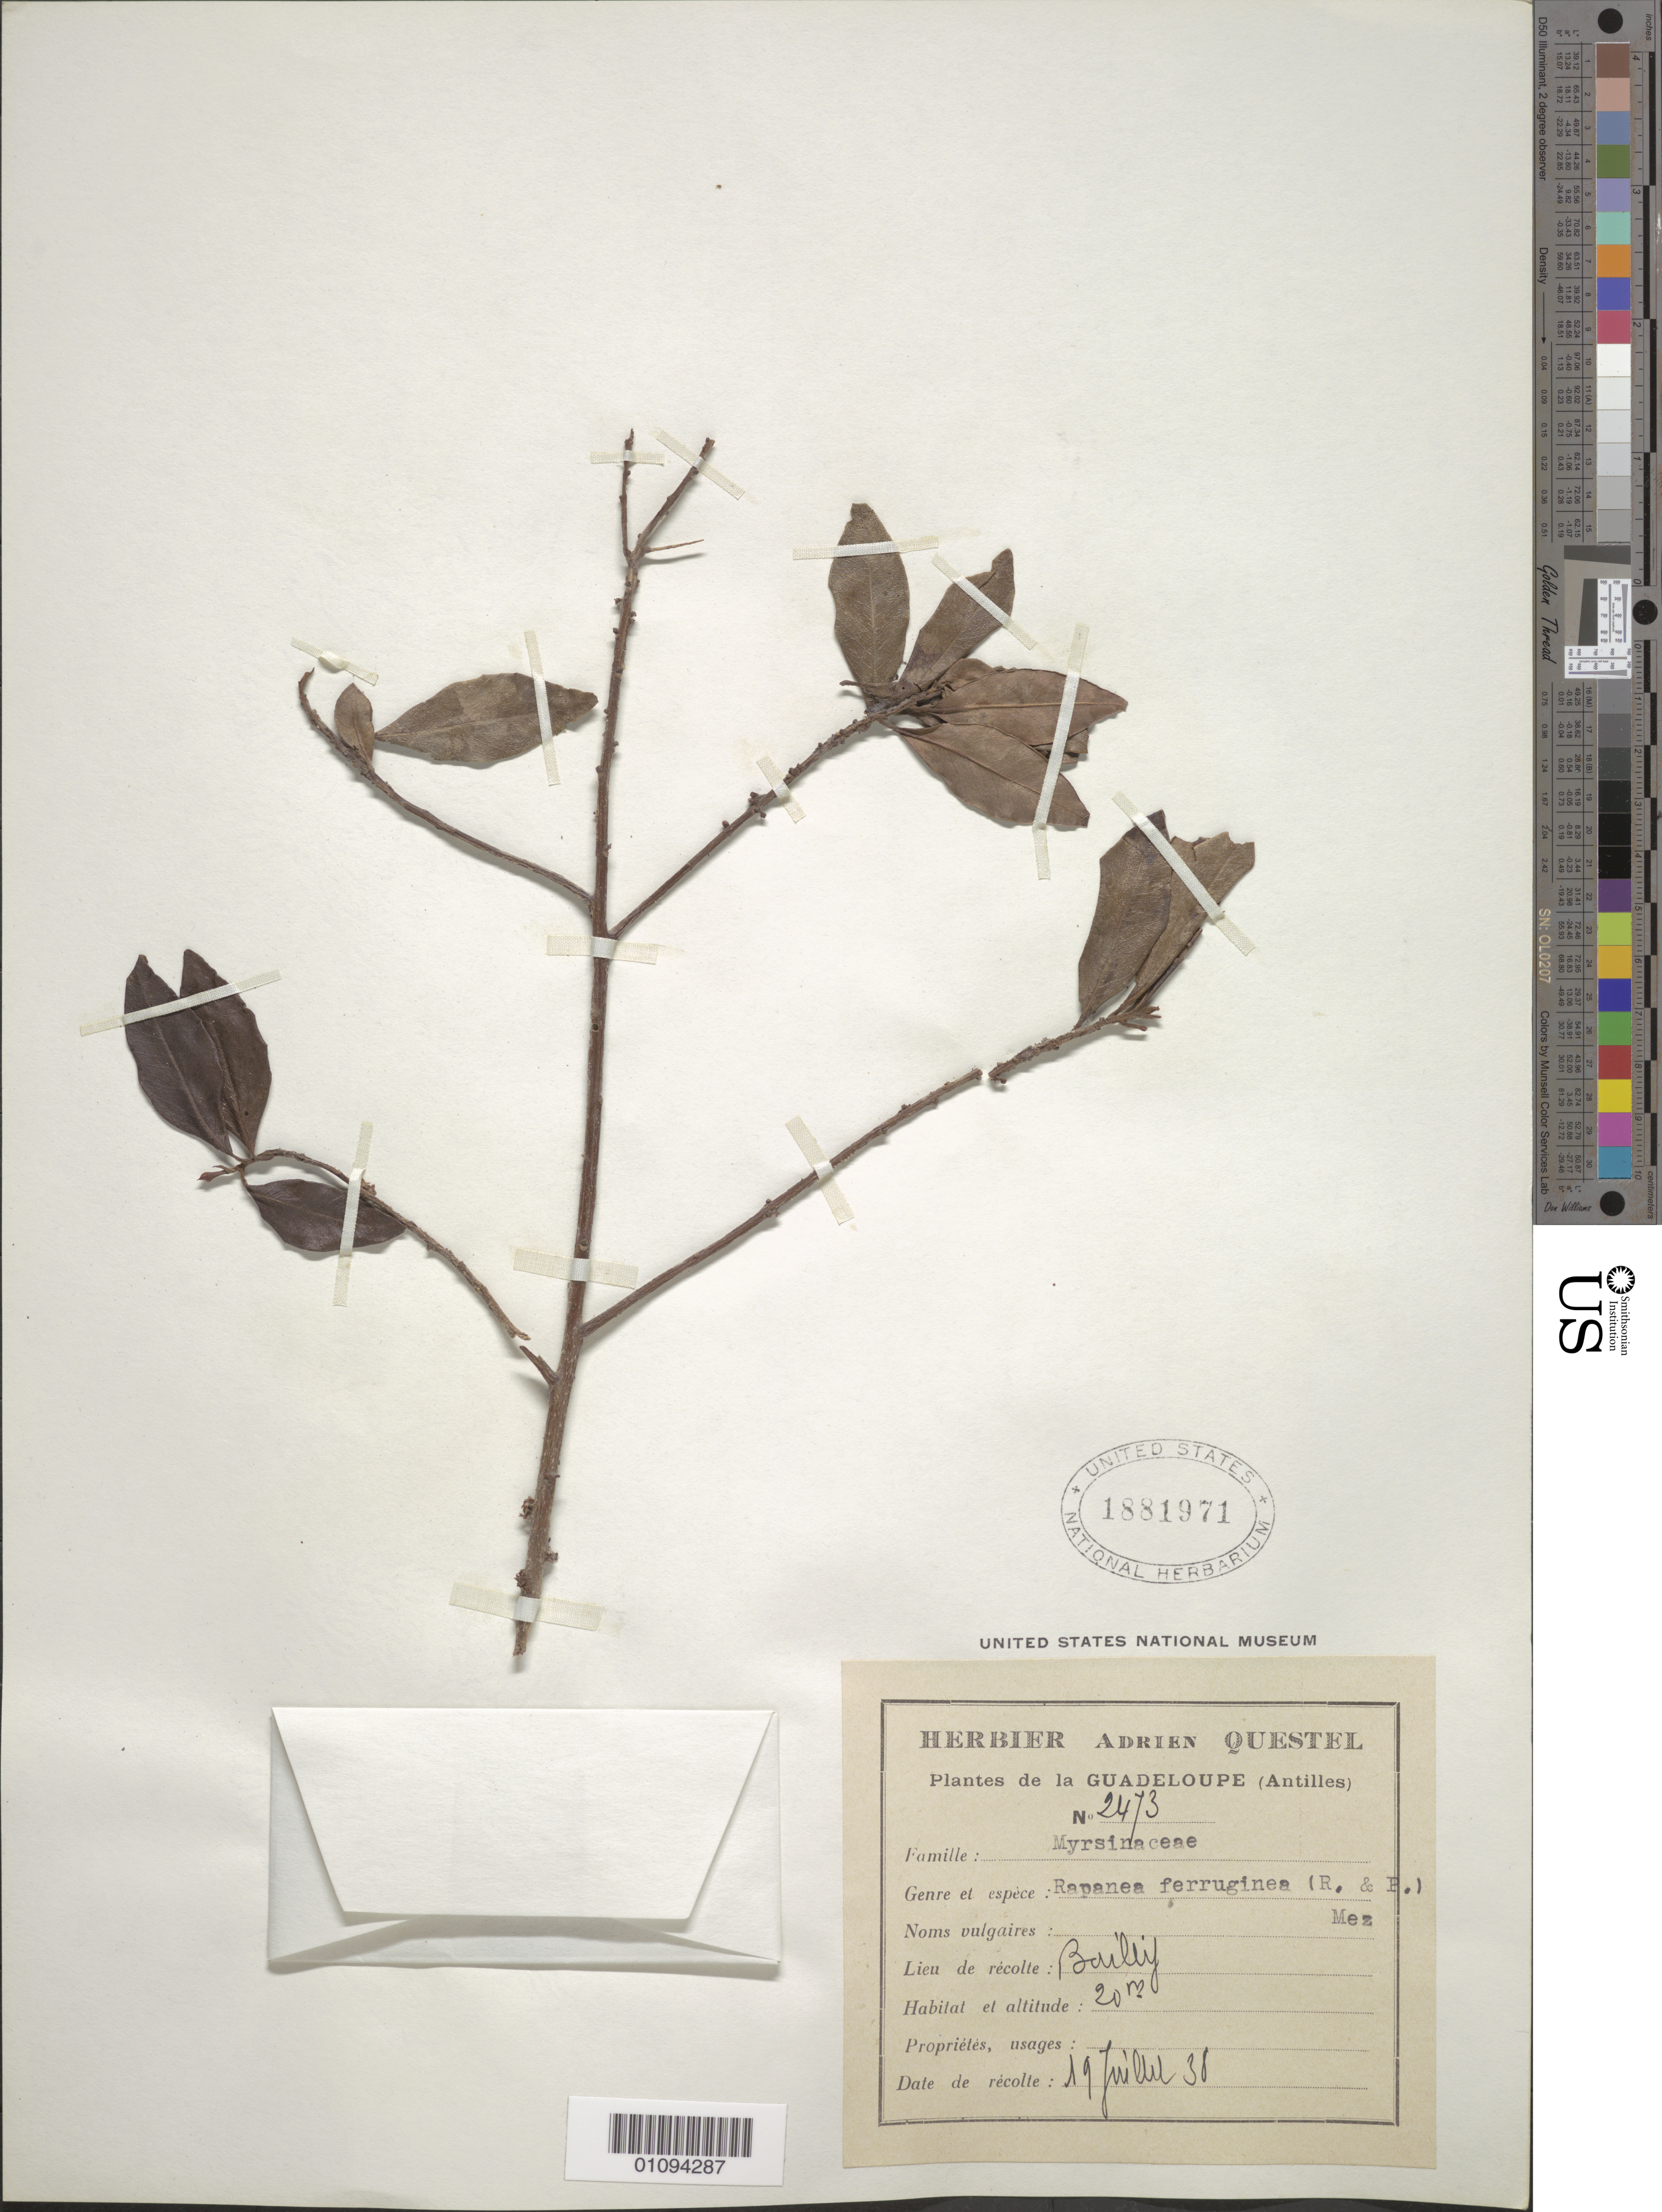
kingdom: Plantae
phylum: Tracheophyta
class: Magnoliopsida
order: Ericales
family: Primulaceae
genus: Myrsine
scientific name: Myrsine coriacea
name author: (Sw.) R. Br. ex Roem. & Schult.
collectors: A. Questel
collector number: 2473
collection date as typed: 19 Jul 1938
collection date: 1938-07-19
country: Guadeloupe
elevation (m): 20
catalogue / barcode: US 1881971